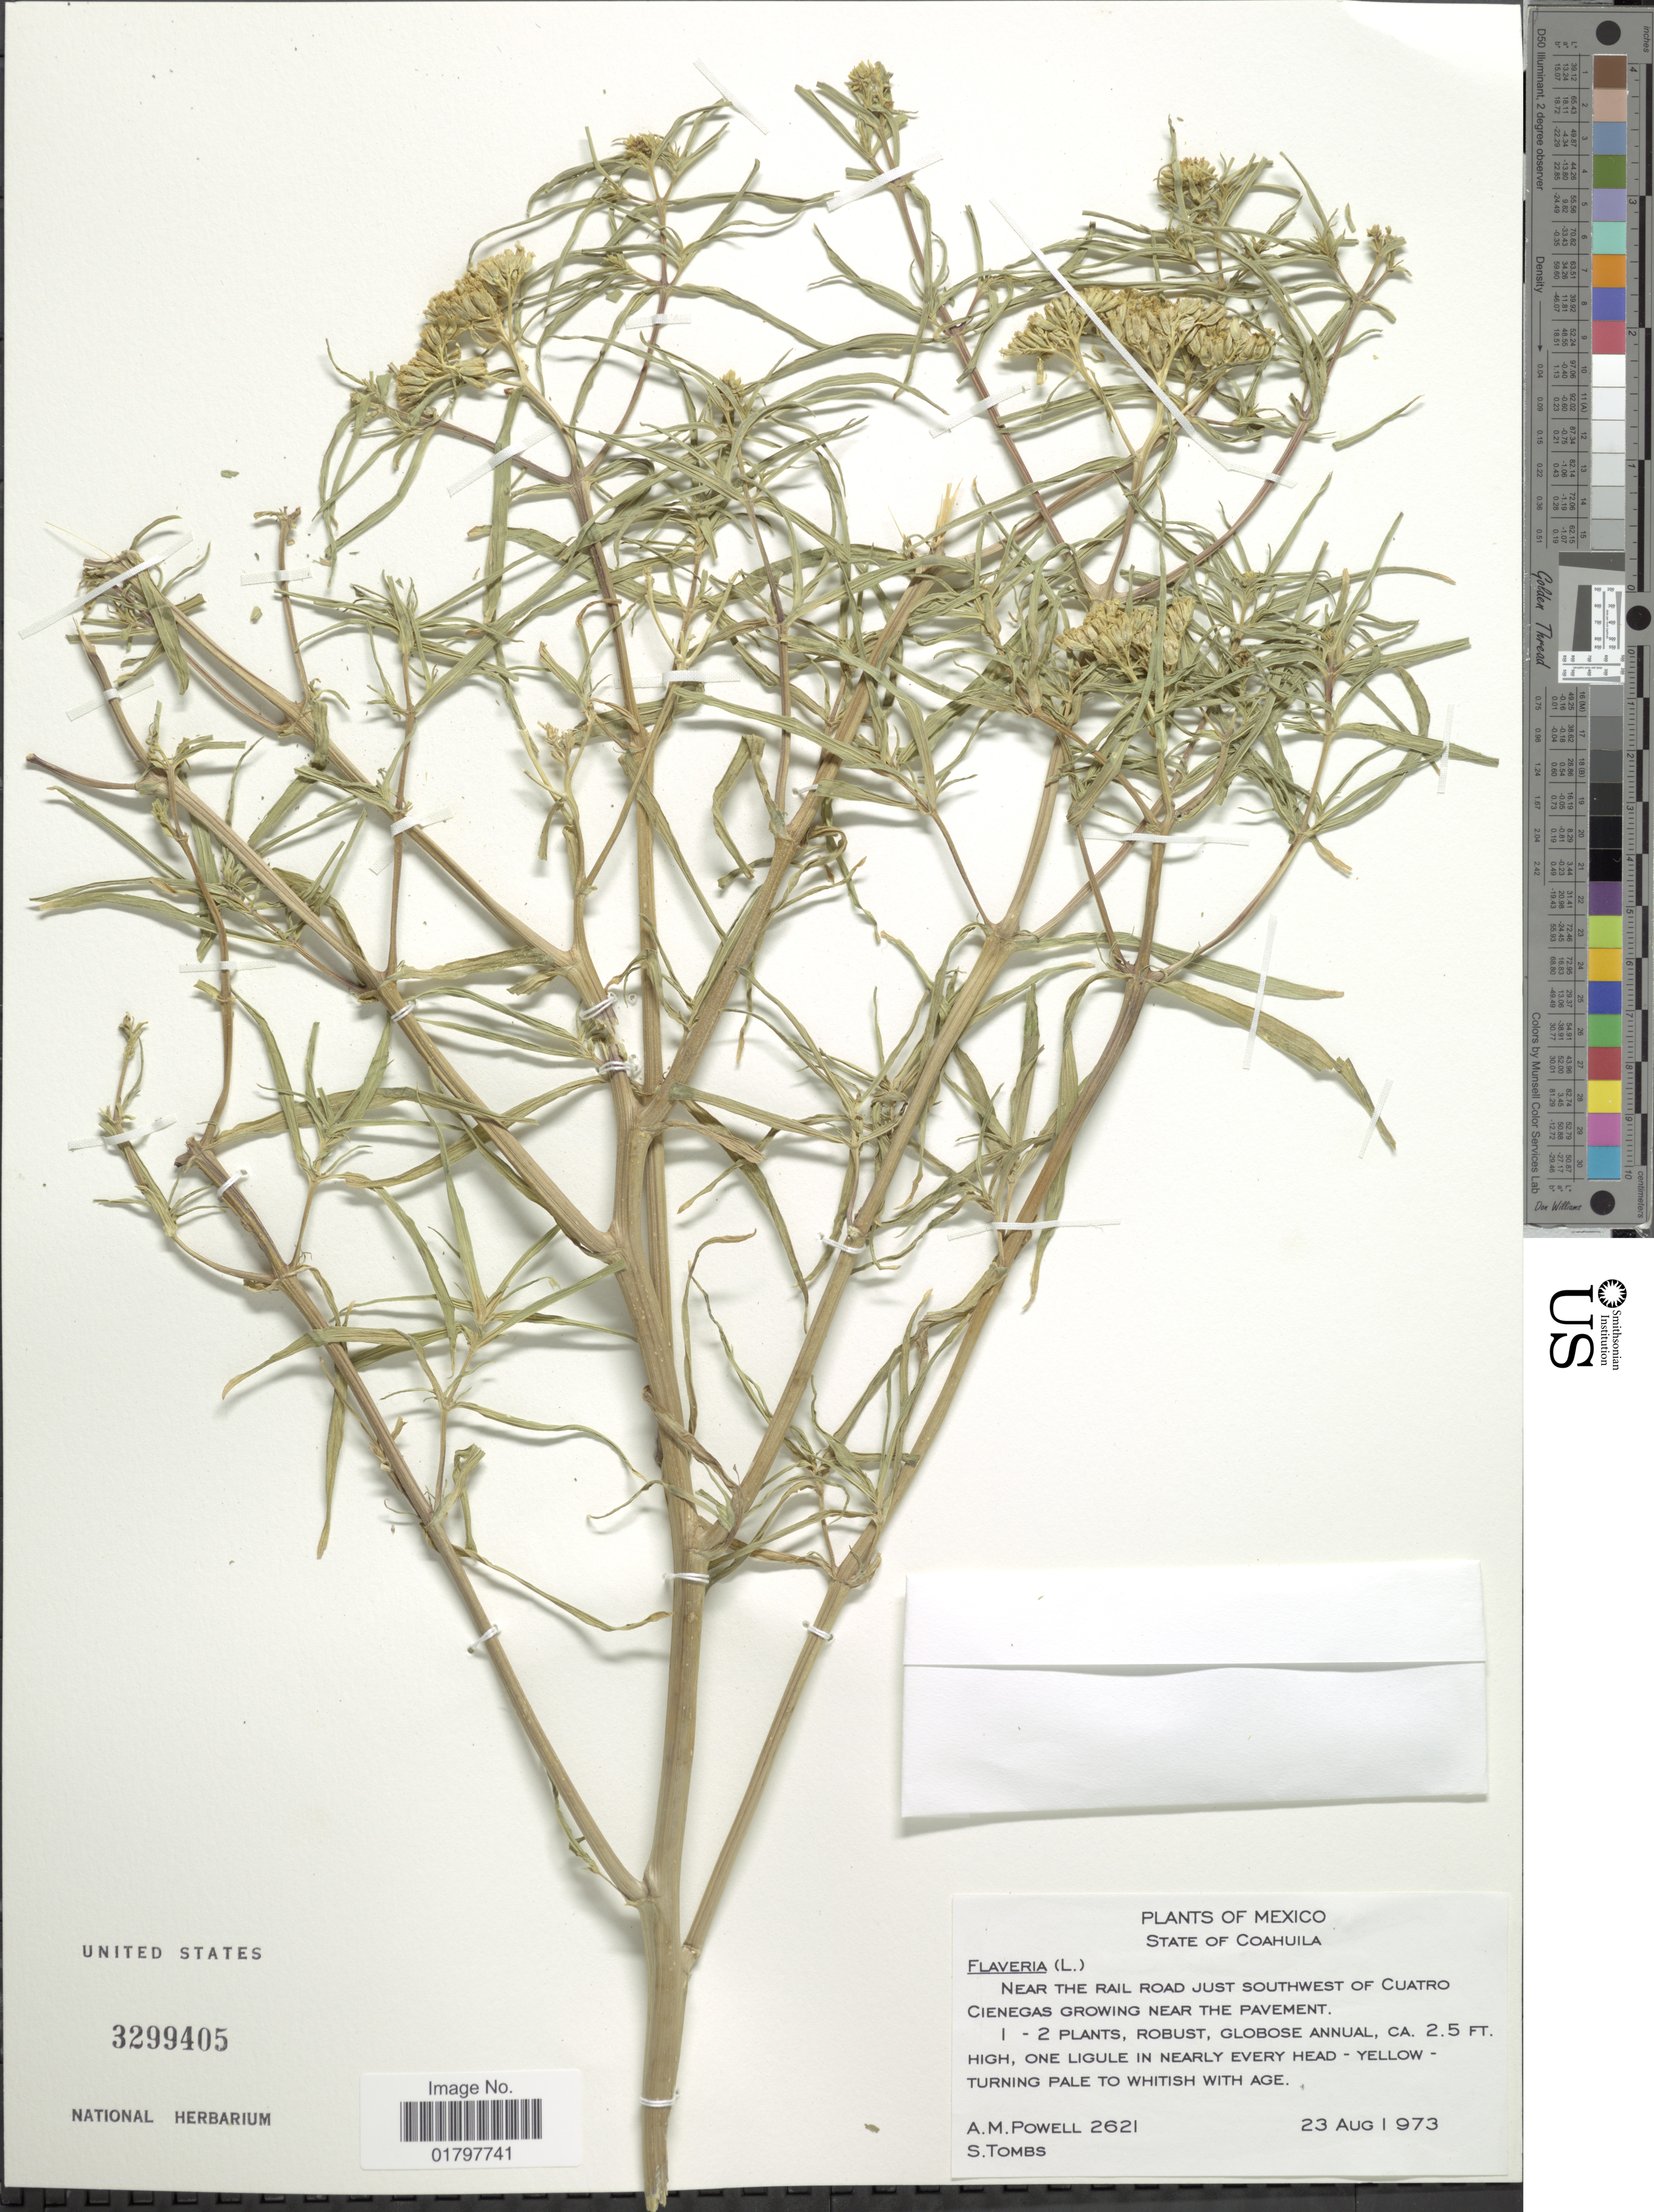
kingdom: Plantae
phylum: Tracheophyta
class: Magnoliopsida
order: Asterales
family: Asteraceae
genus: Flaveria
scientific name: Flaveria sp.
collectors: A. M. Powell & S. Tombs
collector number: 2621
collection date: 1973-08-23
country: Mexico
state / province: Coahuila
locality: State of Coahuila. Near the rail road just Southwest of Cuatro Cienegas growing near the pavement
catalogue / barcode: US 3299405